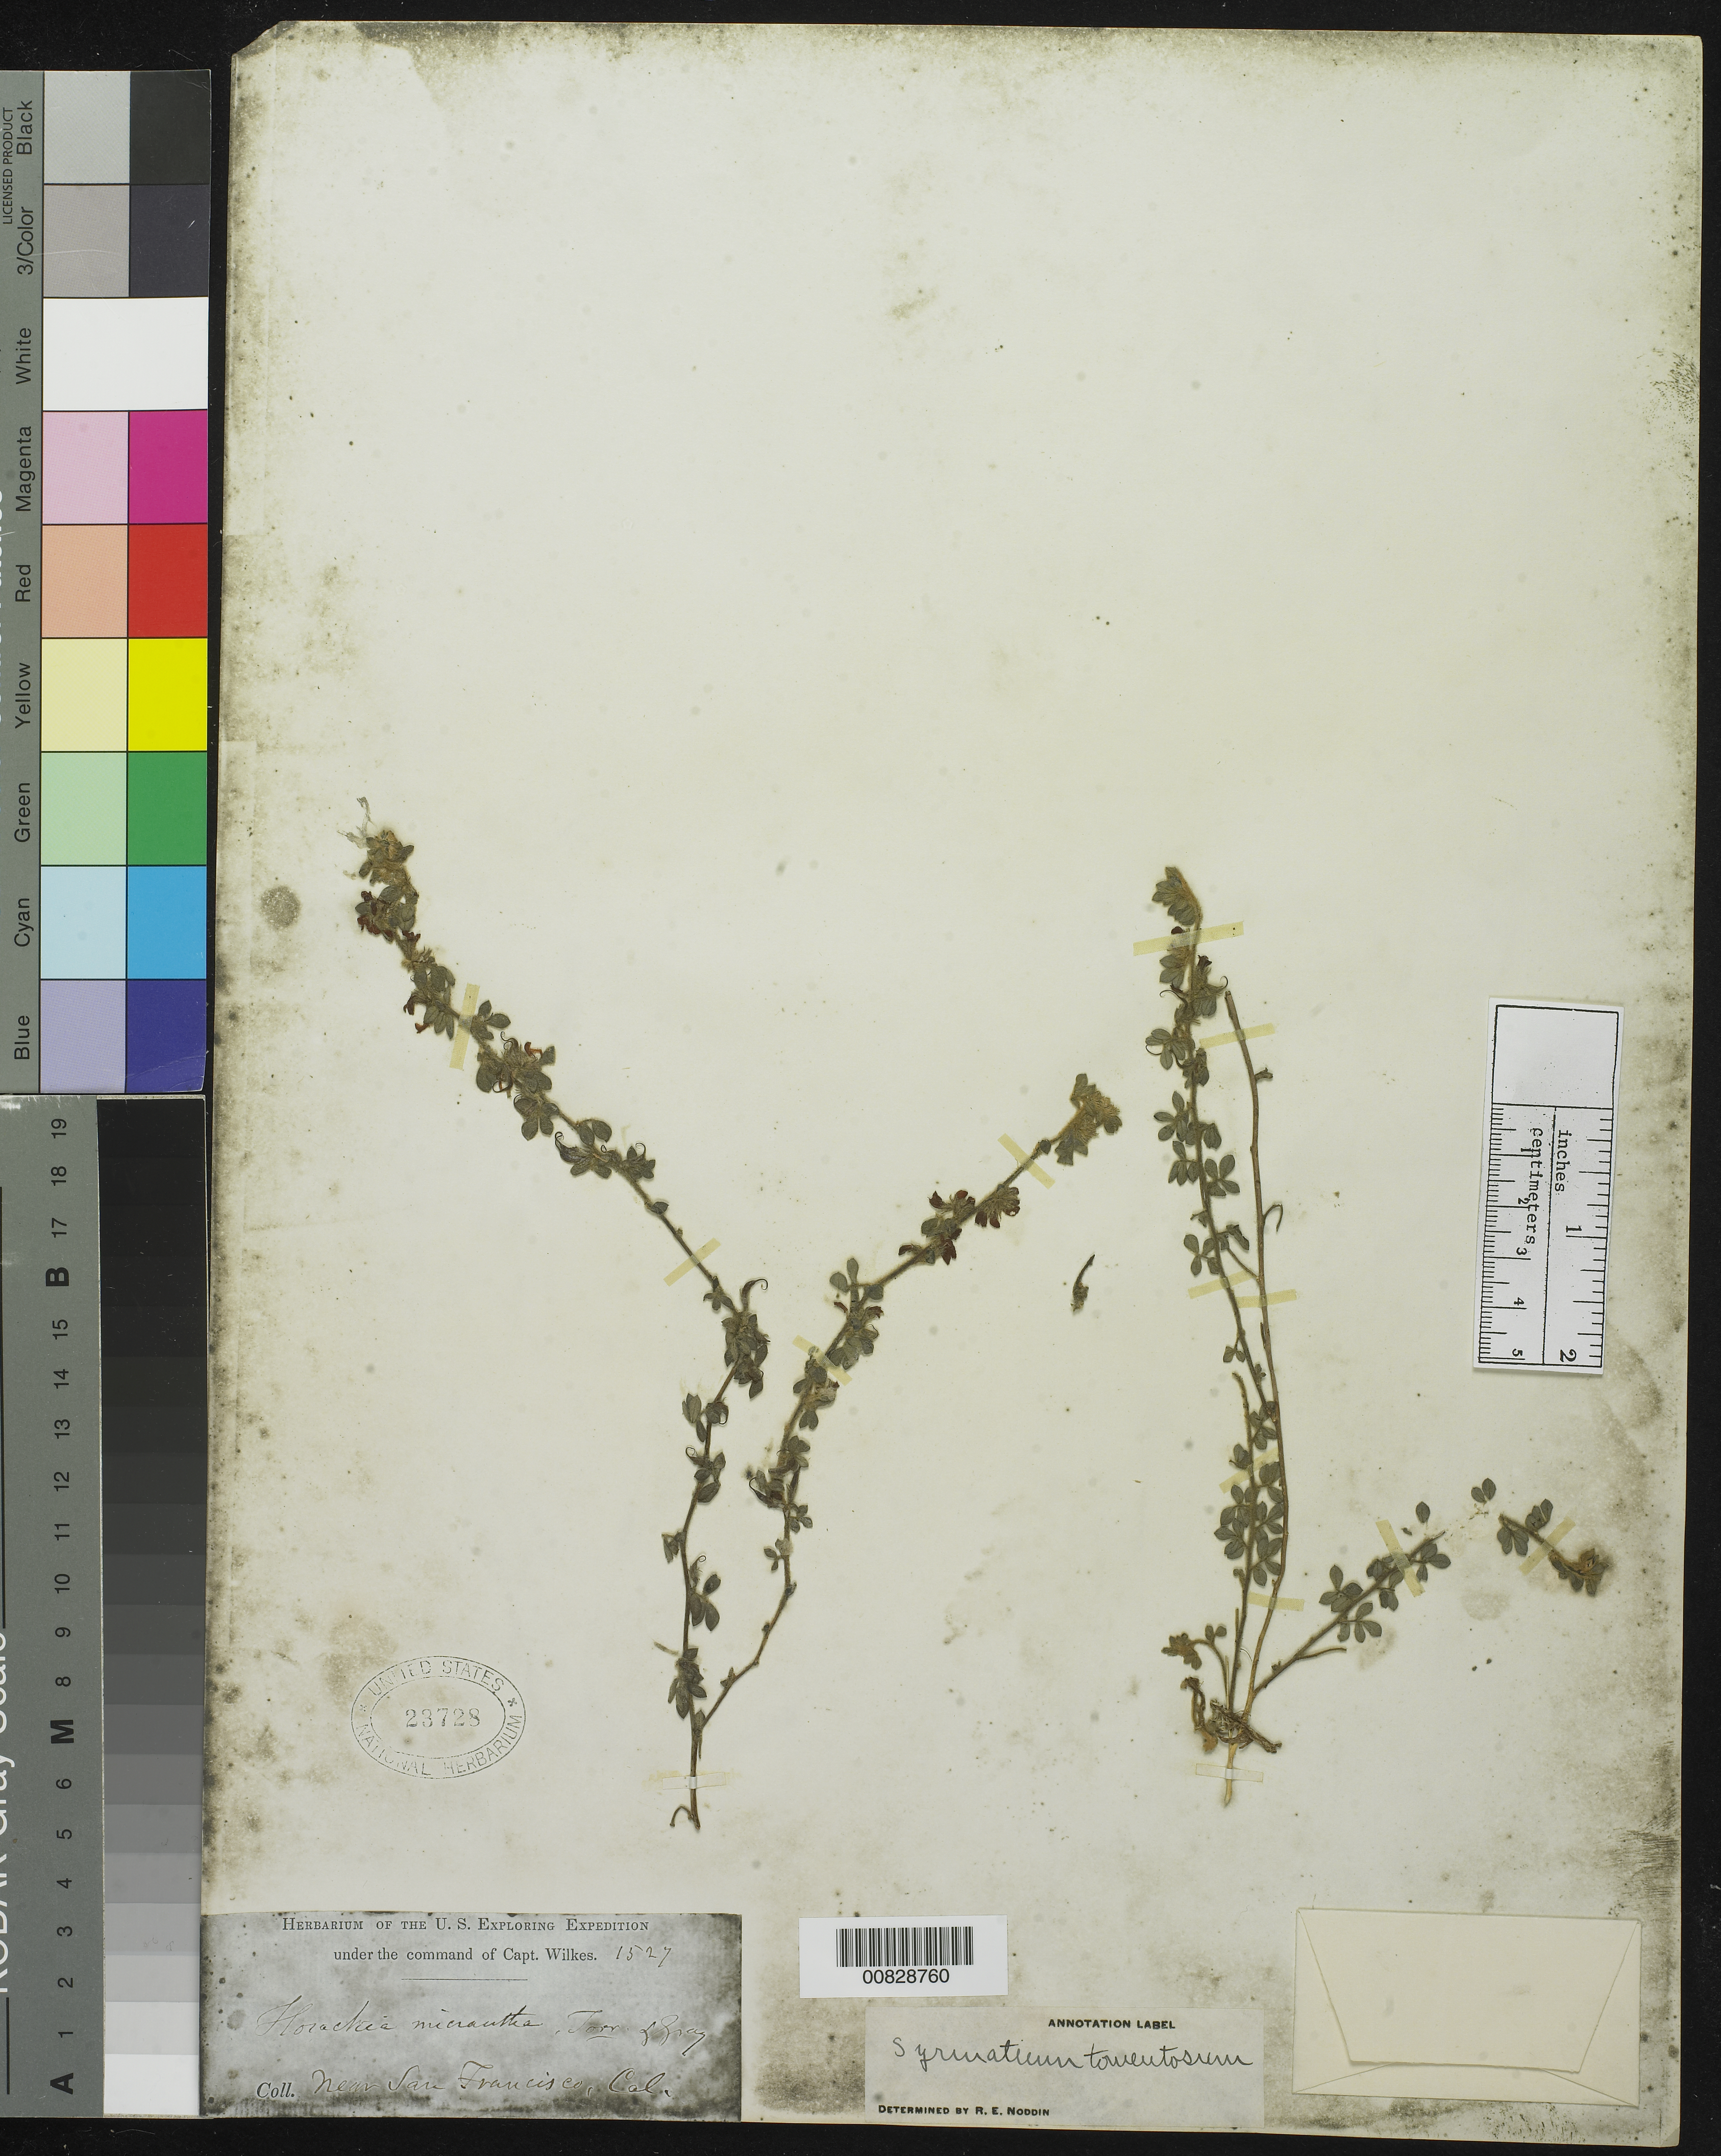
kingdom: Plantae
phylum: Tracheophyta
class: Magnoliopsida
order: Fabales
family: Fabaceae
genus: Syrmatium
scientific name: Syrmatium tomentosum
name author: (Hook. & Arn.) Vogel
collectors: Wilkes Explor. Exped.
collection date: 1838/1842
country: United States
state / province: California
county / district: San Francisco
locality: Near San Francisco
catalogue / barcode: US 23728